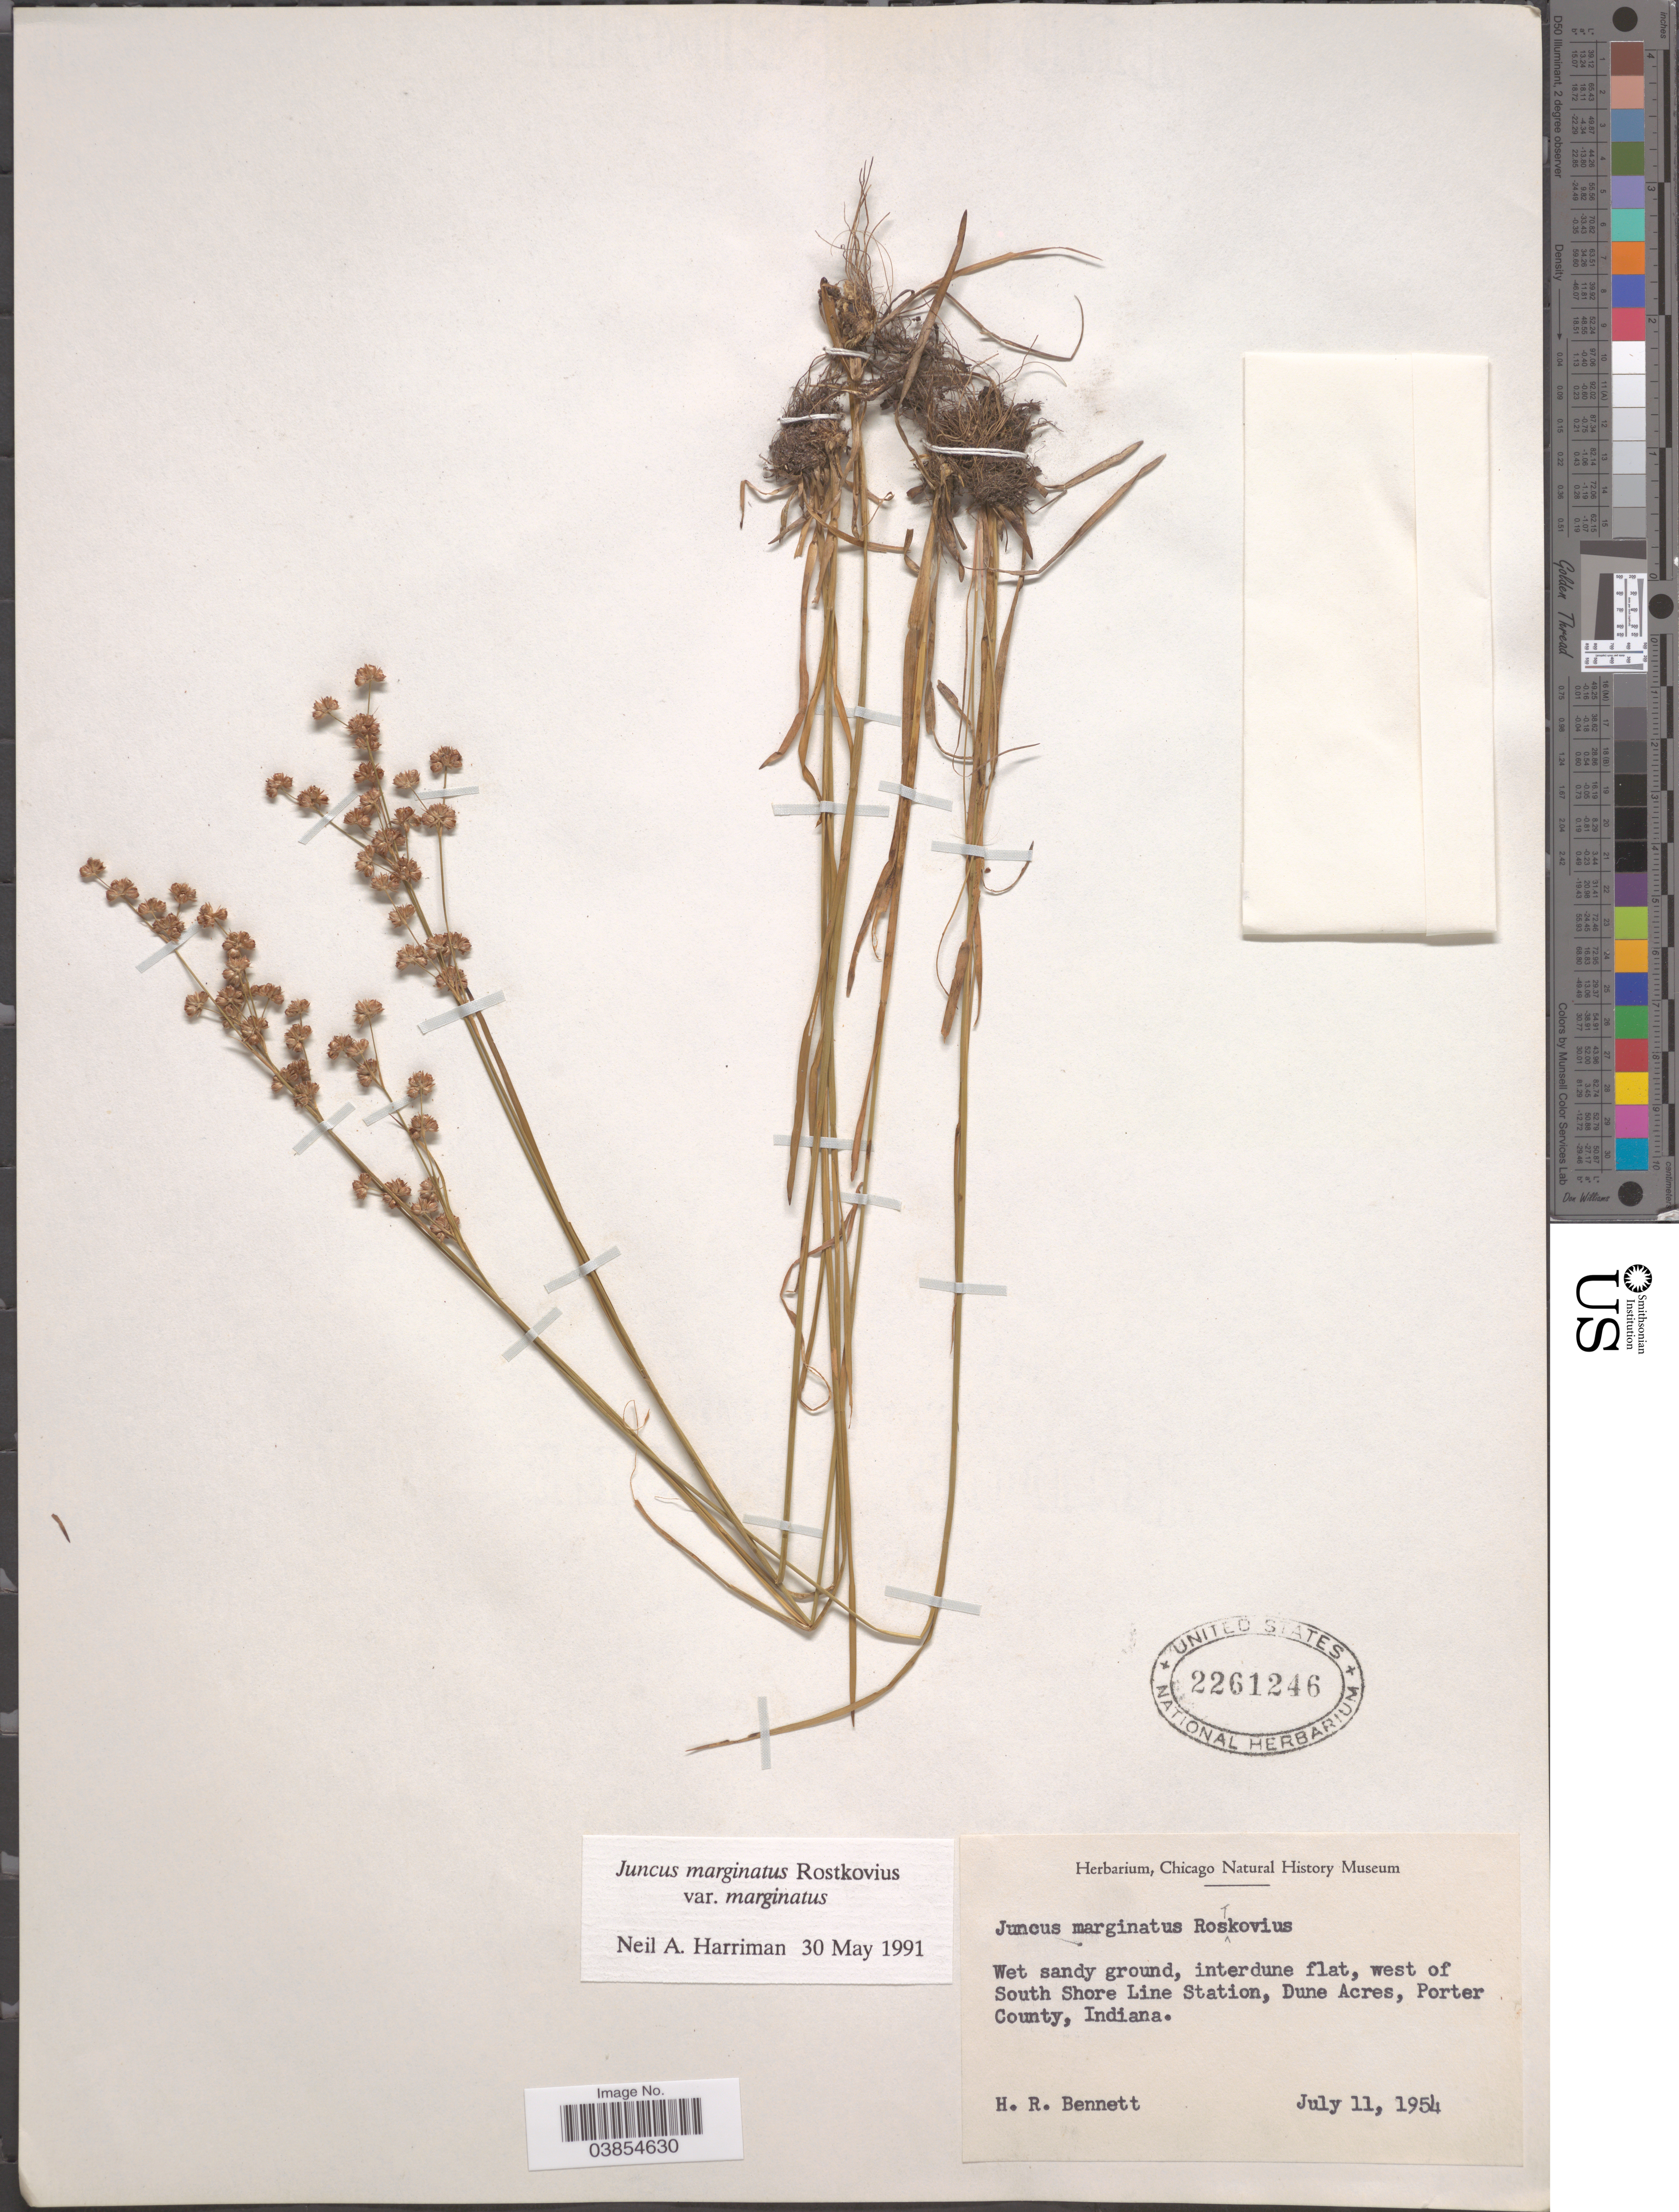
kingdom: Plantae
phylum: Tracheophyta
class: Liliopsida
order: Poales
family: Juncaceae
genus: Juncus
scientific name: Juncus marginatus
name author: Rostk.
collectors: H. R. Bennett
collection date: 1954-07-11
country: United States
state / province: Indiana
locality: West of South Shore Line Station, Dune Acres, Porter County.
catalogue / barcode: US 2261246